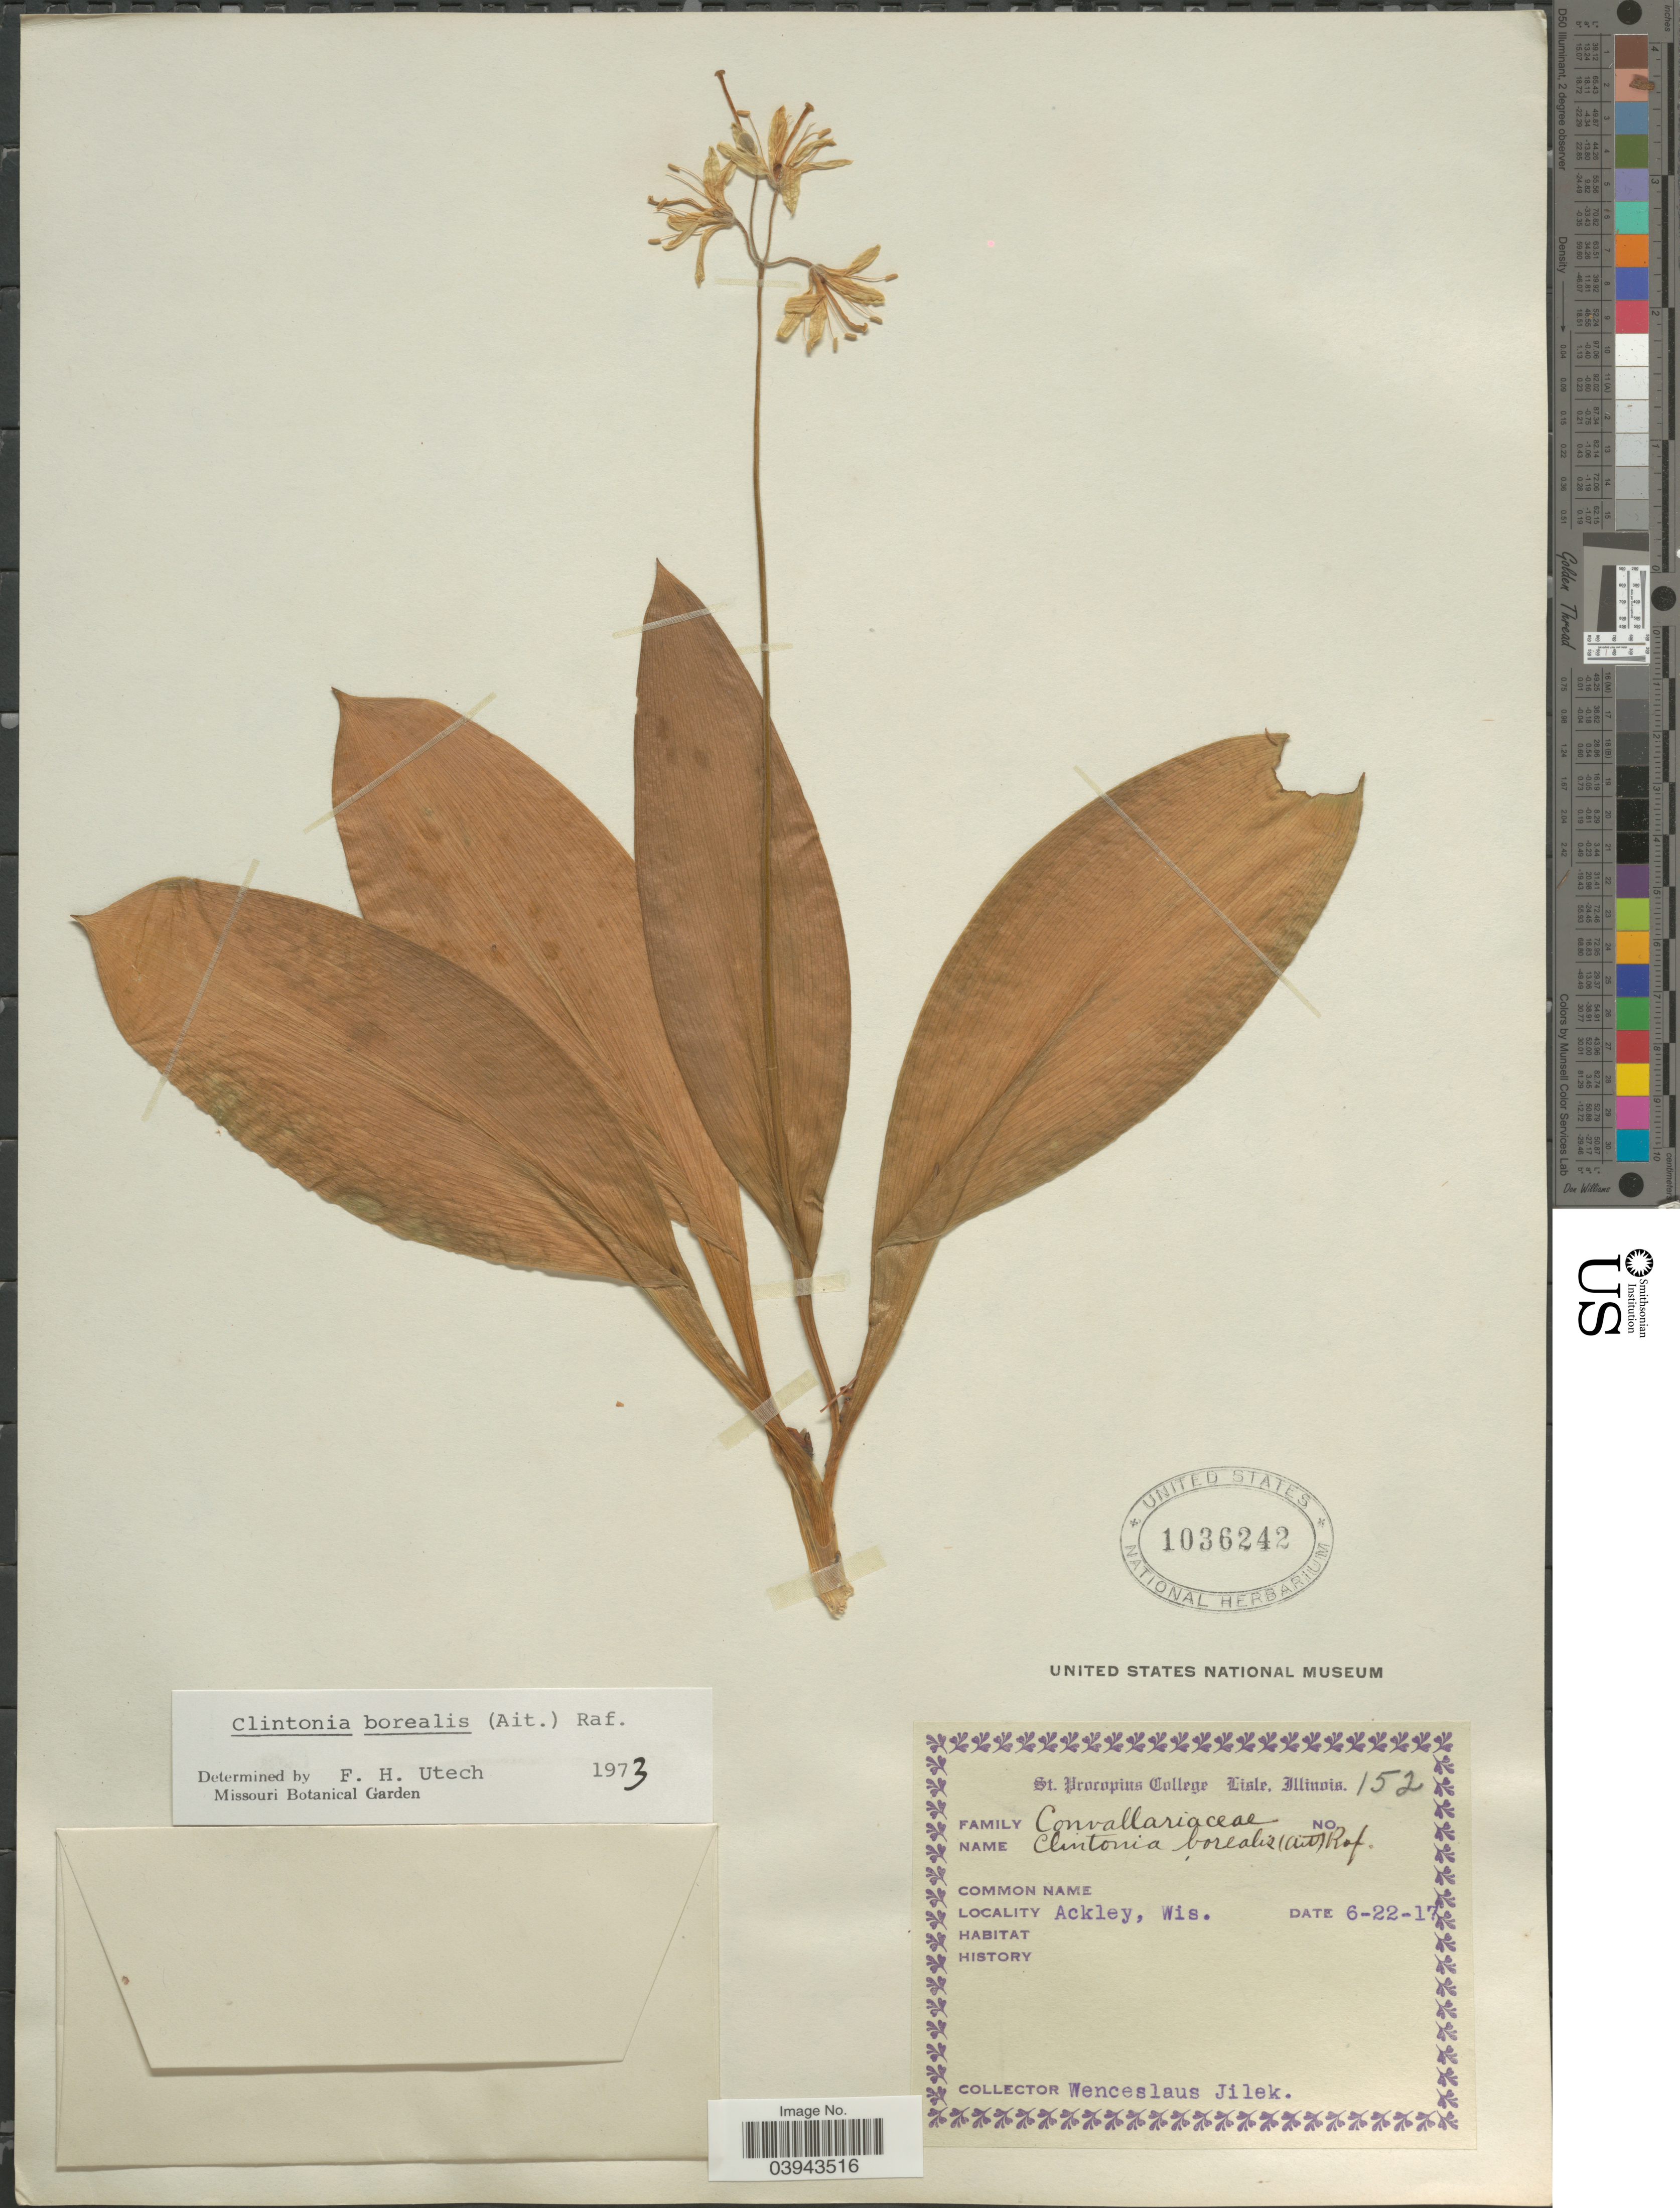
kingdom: Plantae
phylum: Tracheophyta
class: Liliopsida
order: Liliales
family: Liliaceae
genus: Clintonia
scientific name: Clintonia borealis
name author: (Aiton) Raf.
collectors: W. Jilek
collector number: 152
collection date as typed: Transcribed d/m/y: 22/6/17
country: United States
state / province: Wisconsin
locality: Ackley.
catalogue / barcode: US 1036242